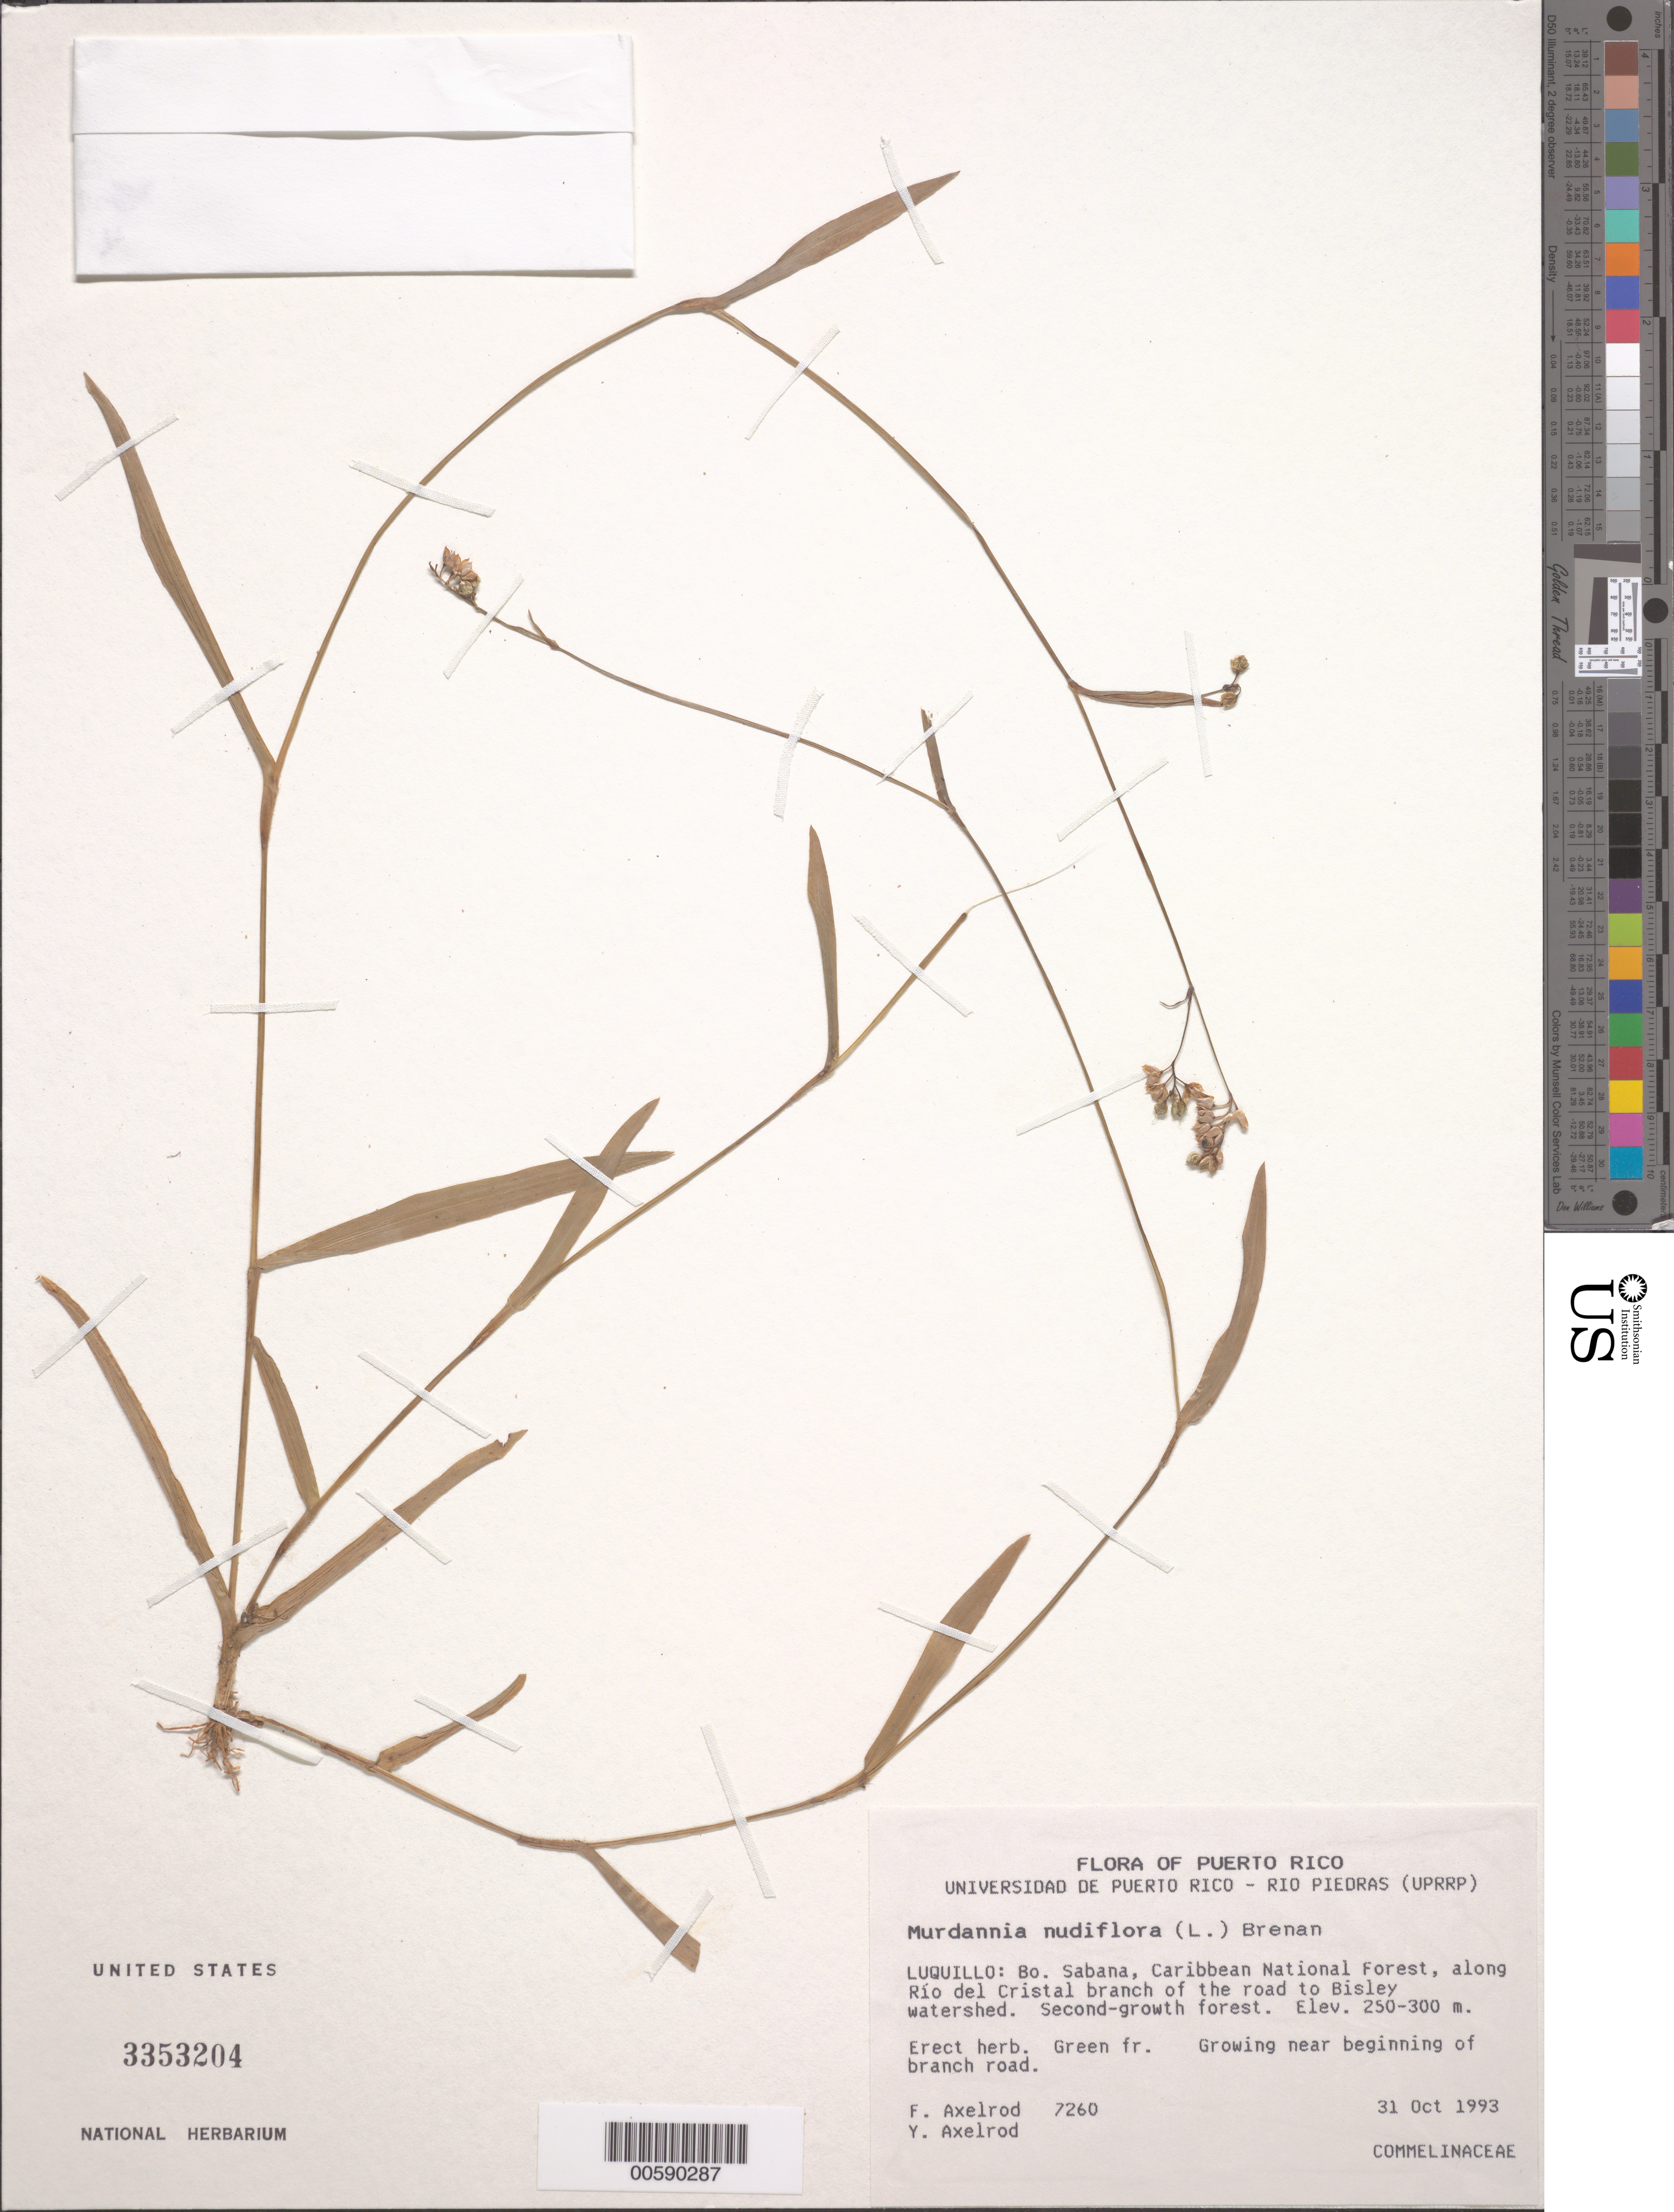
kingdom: Plantae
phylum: Tracheophyta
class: Liliopsida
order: Commelinales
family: Commelinaceae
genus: Murdannia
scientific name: Murdannia nudiflora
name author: (L.) Brenan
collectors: F. S. Axelrod & Y. Axelrod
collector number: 7260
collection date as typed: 31 Oct 1993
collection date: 1993-10-31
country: Puerto Rico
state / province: Luquillo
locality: Luquillo: Bo. Sabana, Caribbean National Forest, along Río del Cristal branch of the road to Bisley watershed.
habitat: Second-growth forest.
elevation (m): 250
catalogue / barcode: US 3353204